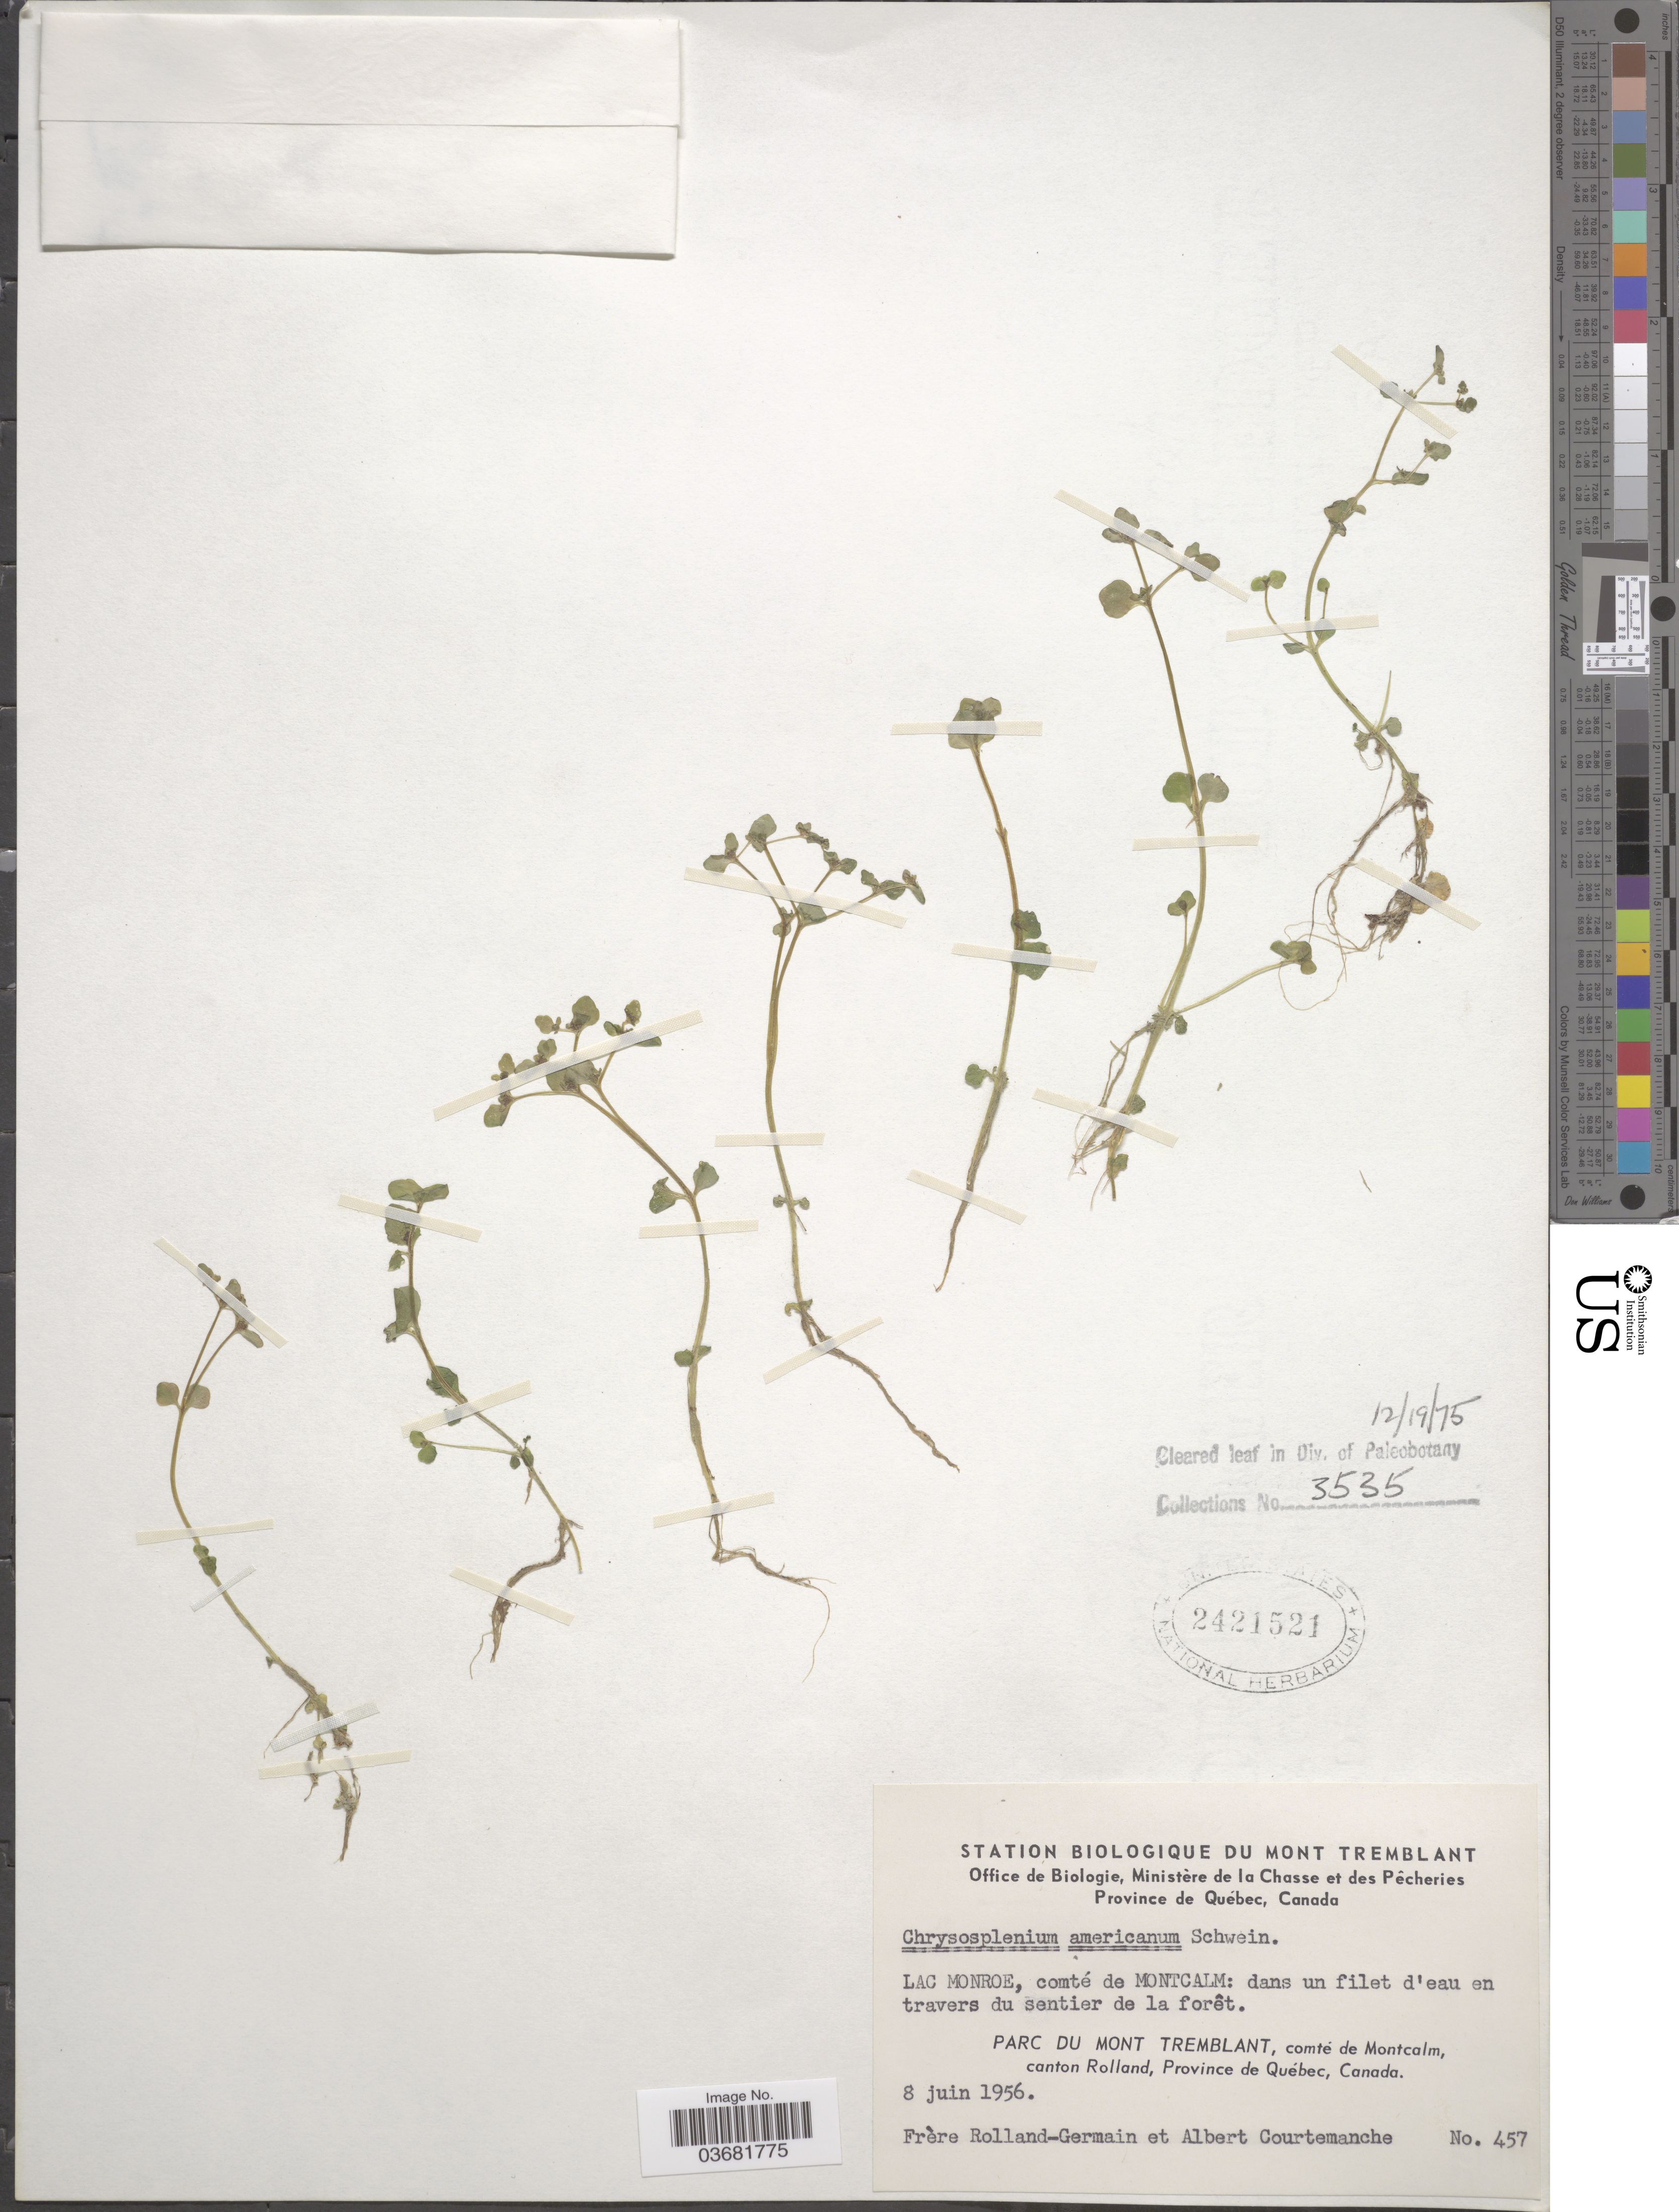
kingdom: Plantae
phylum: Tracheophyta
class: Magnoliopsida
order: Saxifragales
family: Saxifragaceae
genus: Chrysosplenium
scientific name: Chrysosplenium americanum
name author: Schwein.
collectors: Rolland-Germain & A. Courtemanche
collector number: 457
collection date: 1956-06-08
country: Canada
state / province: Quebec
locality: Lac Monroe, comté de Montcalm: dans un filet d'eau en travers du sentier de la forêt. Parc du Mont Tremblant, comté de Montcalm, canton Rolland.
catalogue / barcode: US 2421521